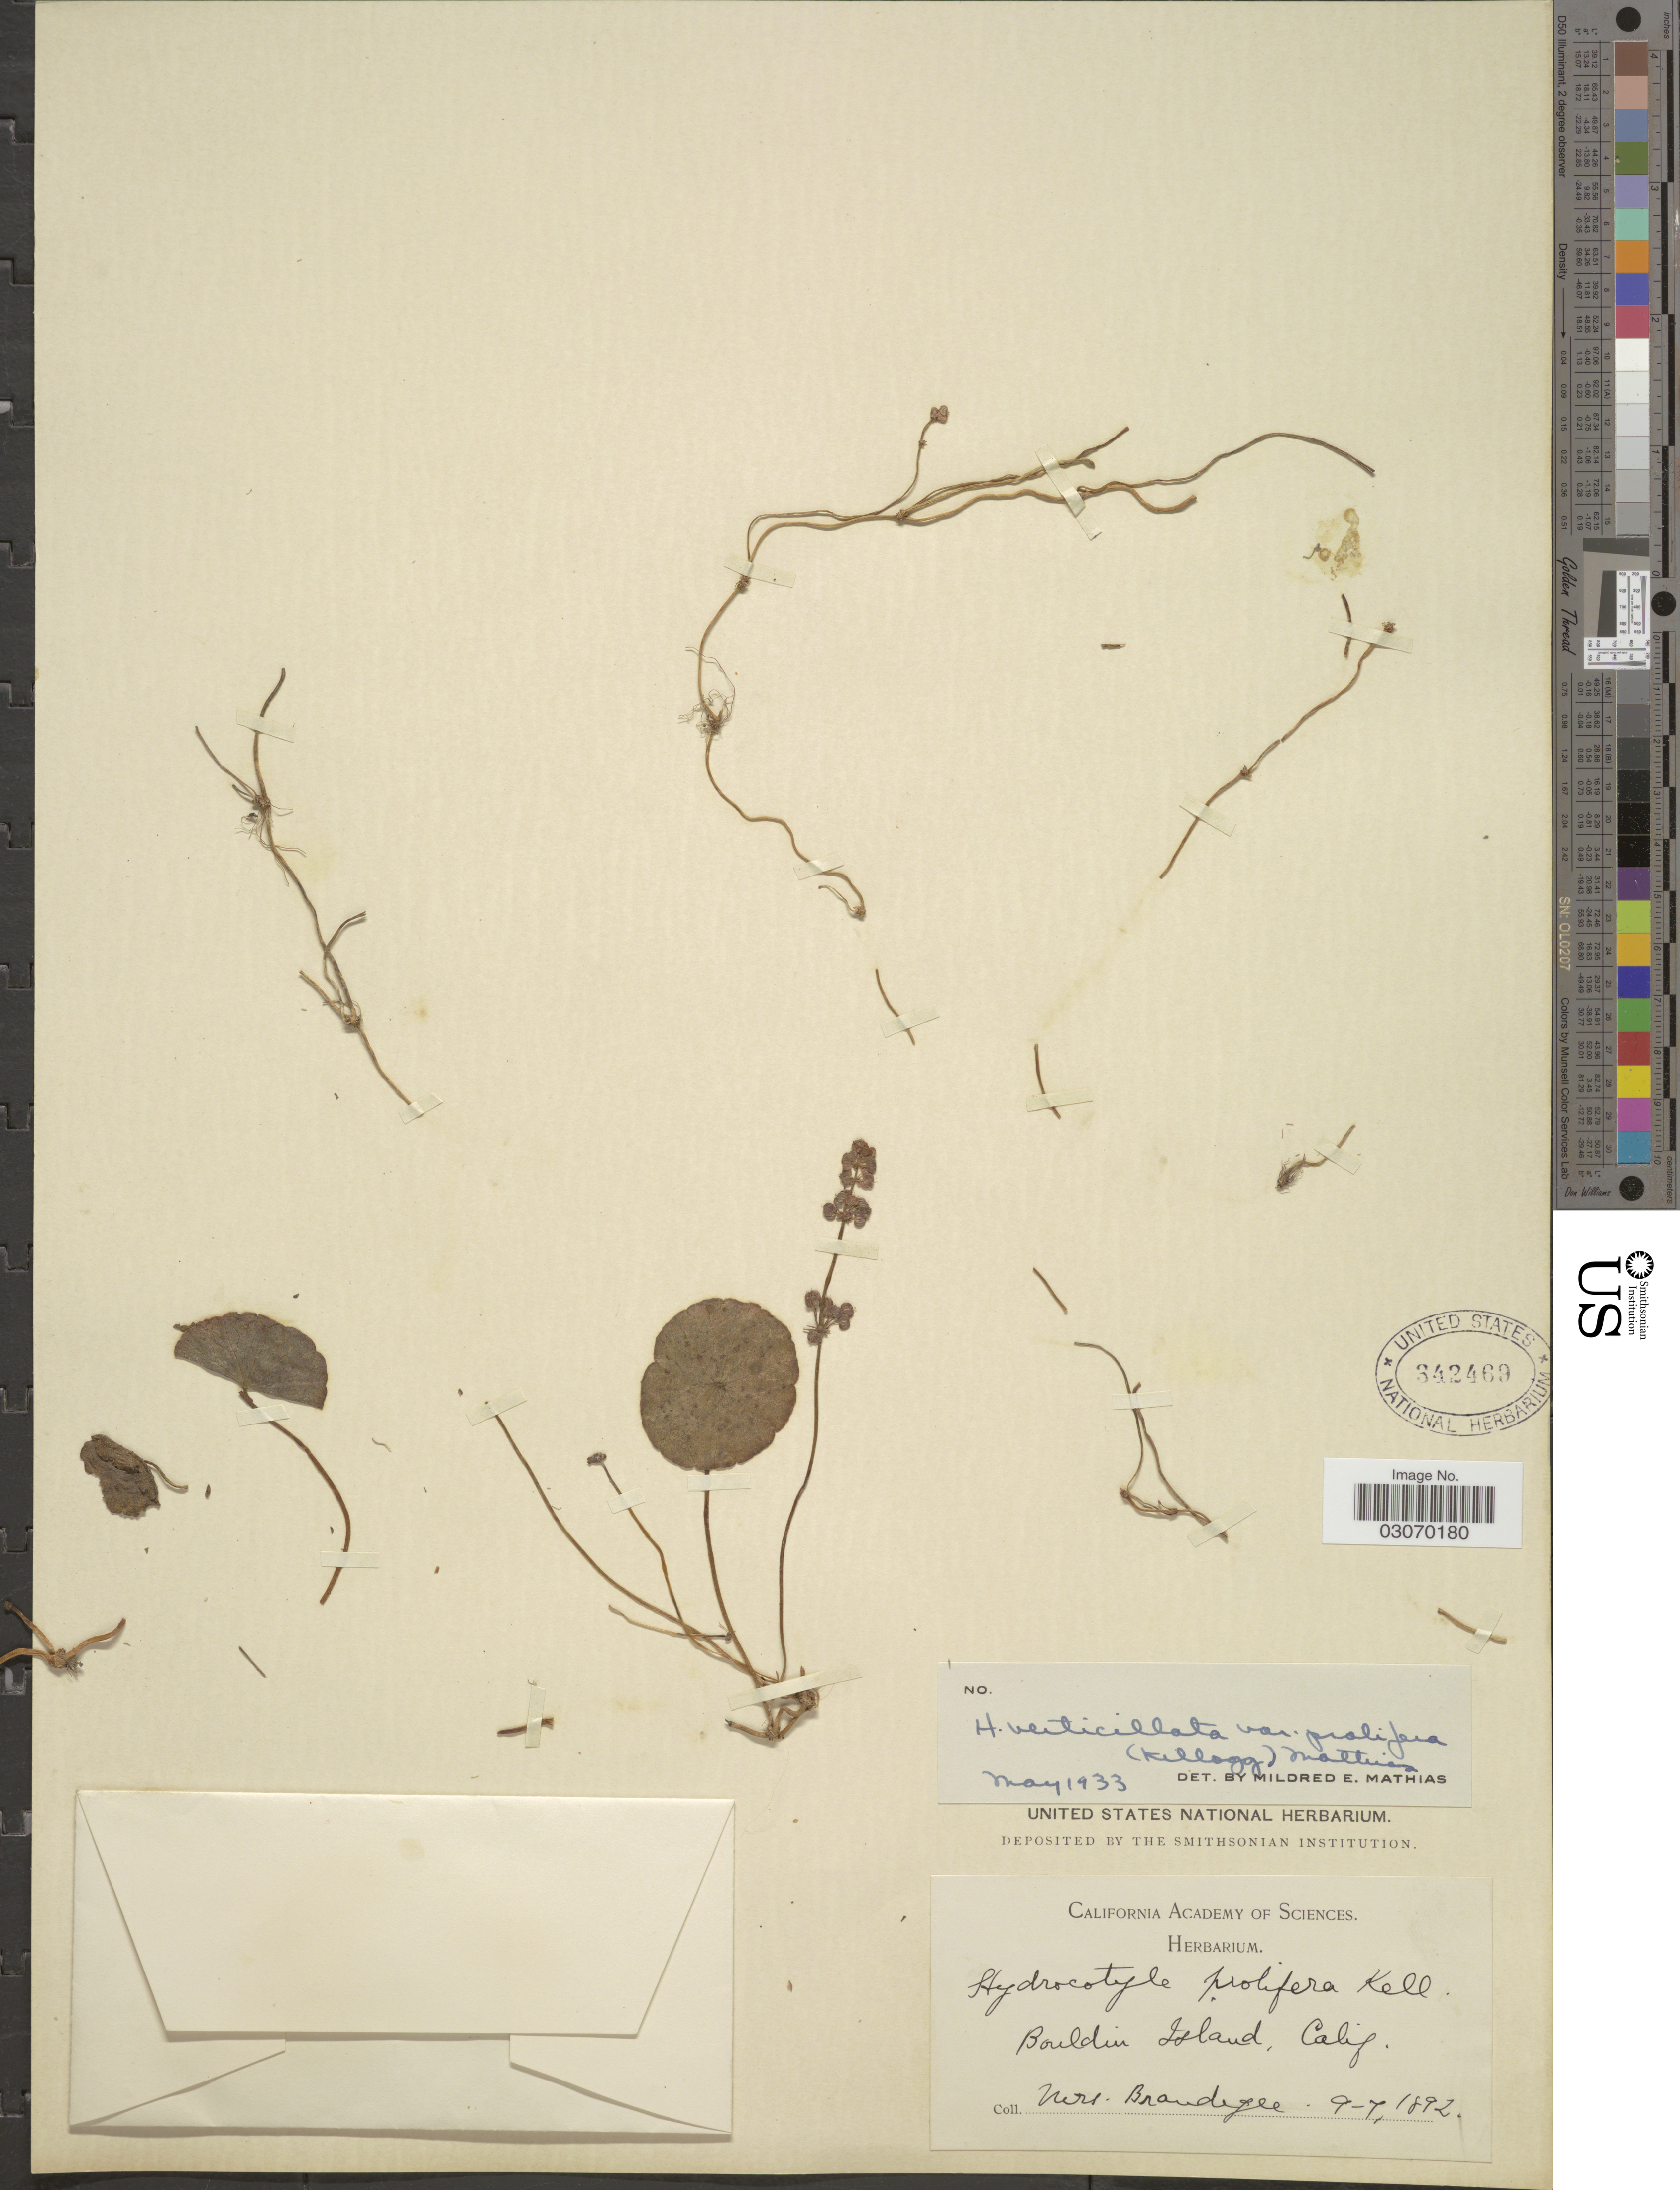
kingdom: Plantae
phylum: Tracheophyta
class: Magnoliopsida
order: Apiales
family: Araliaceae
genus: Hydrocotyle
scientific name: Hydrocotyle verticillata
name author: Thunb.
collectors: M. K. Brandegee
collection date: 1892-09-07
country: United States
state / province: California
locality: Bouldin Island, Calif.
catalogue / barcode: US 352469